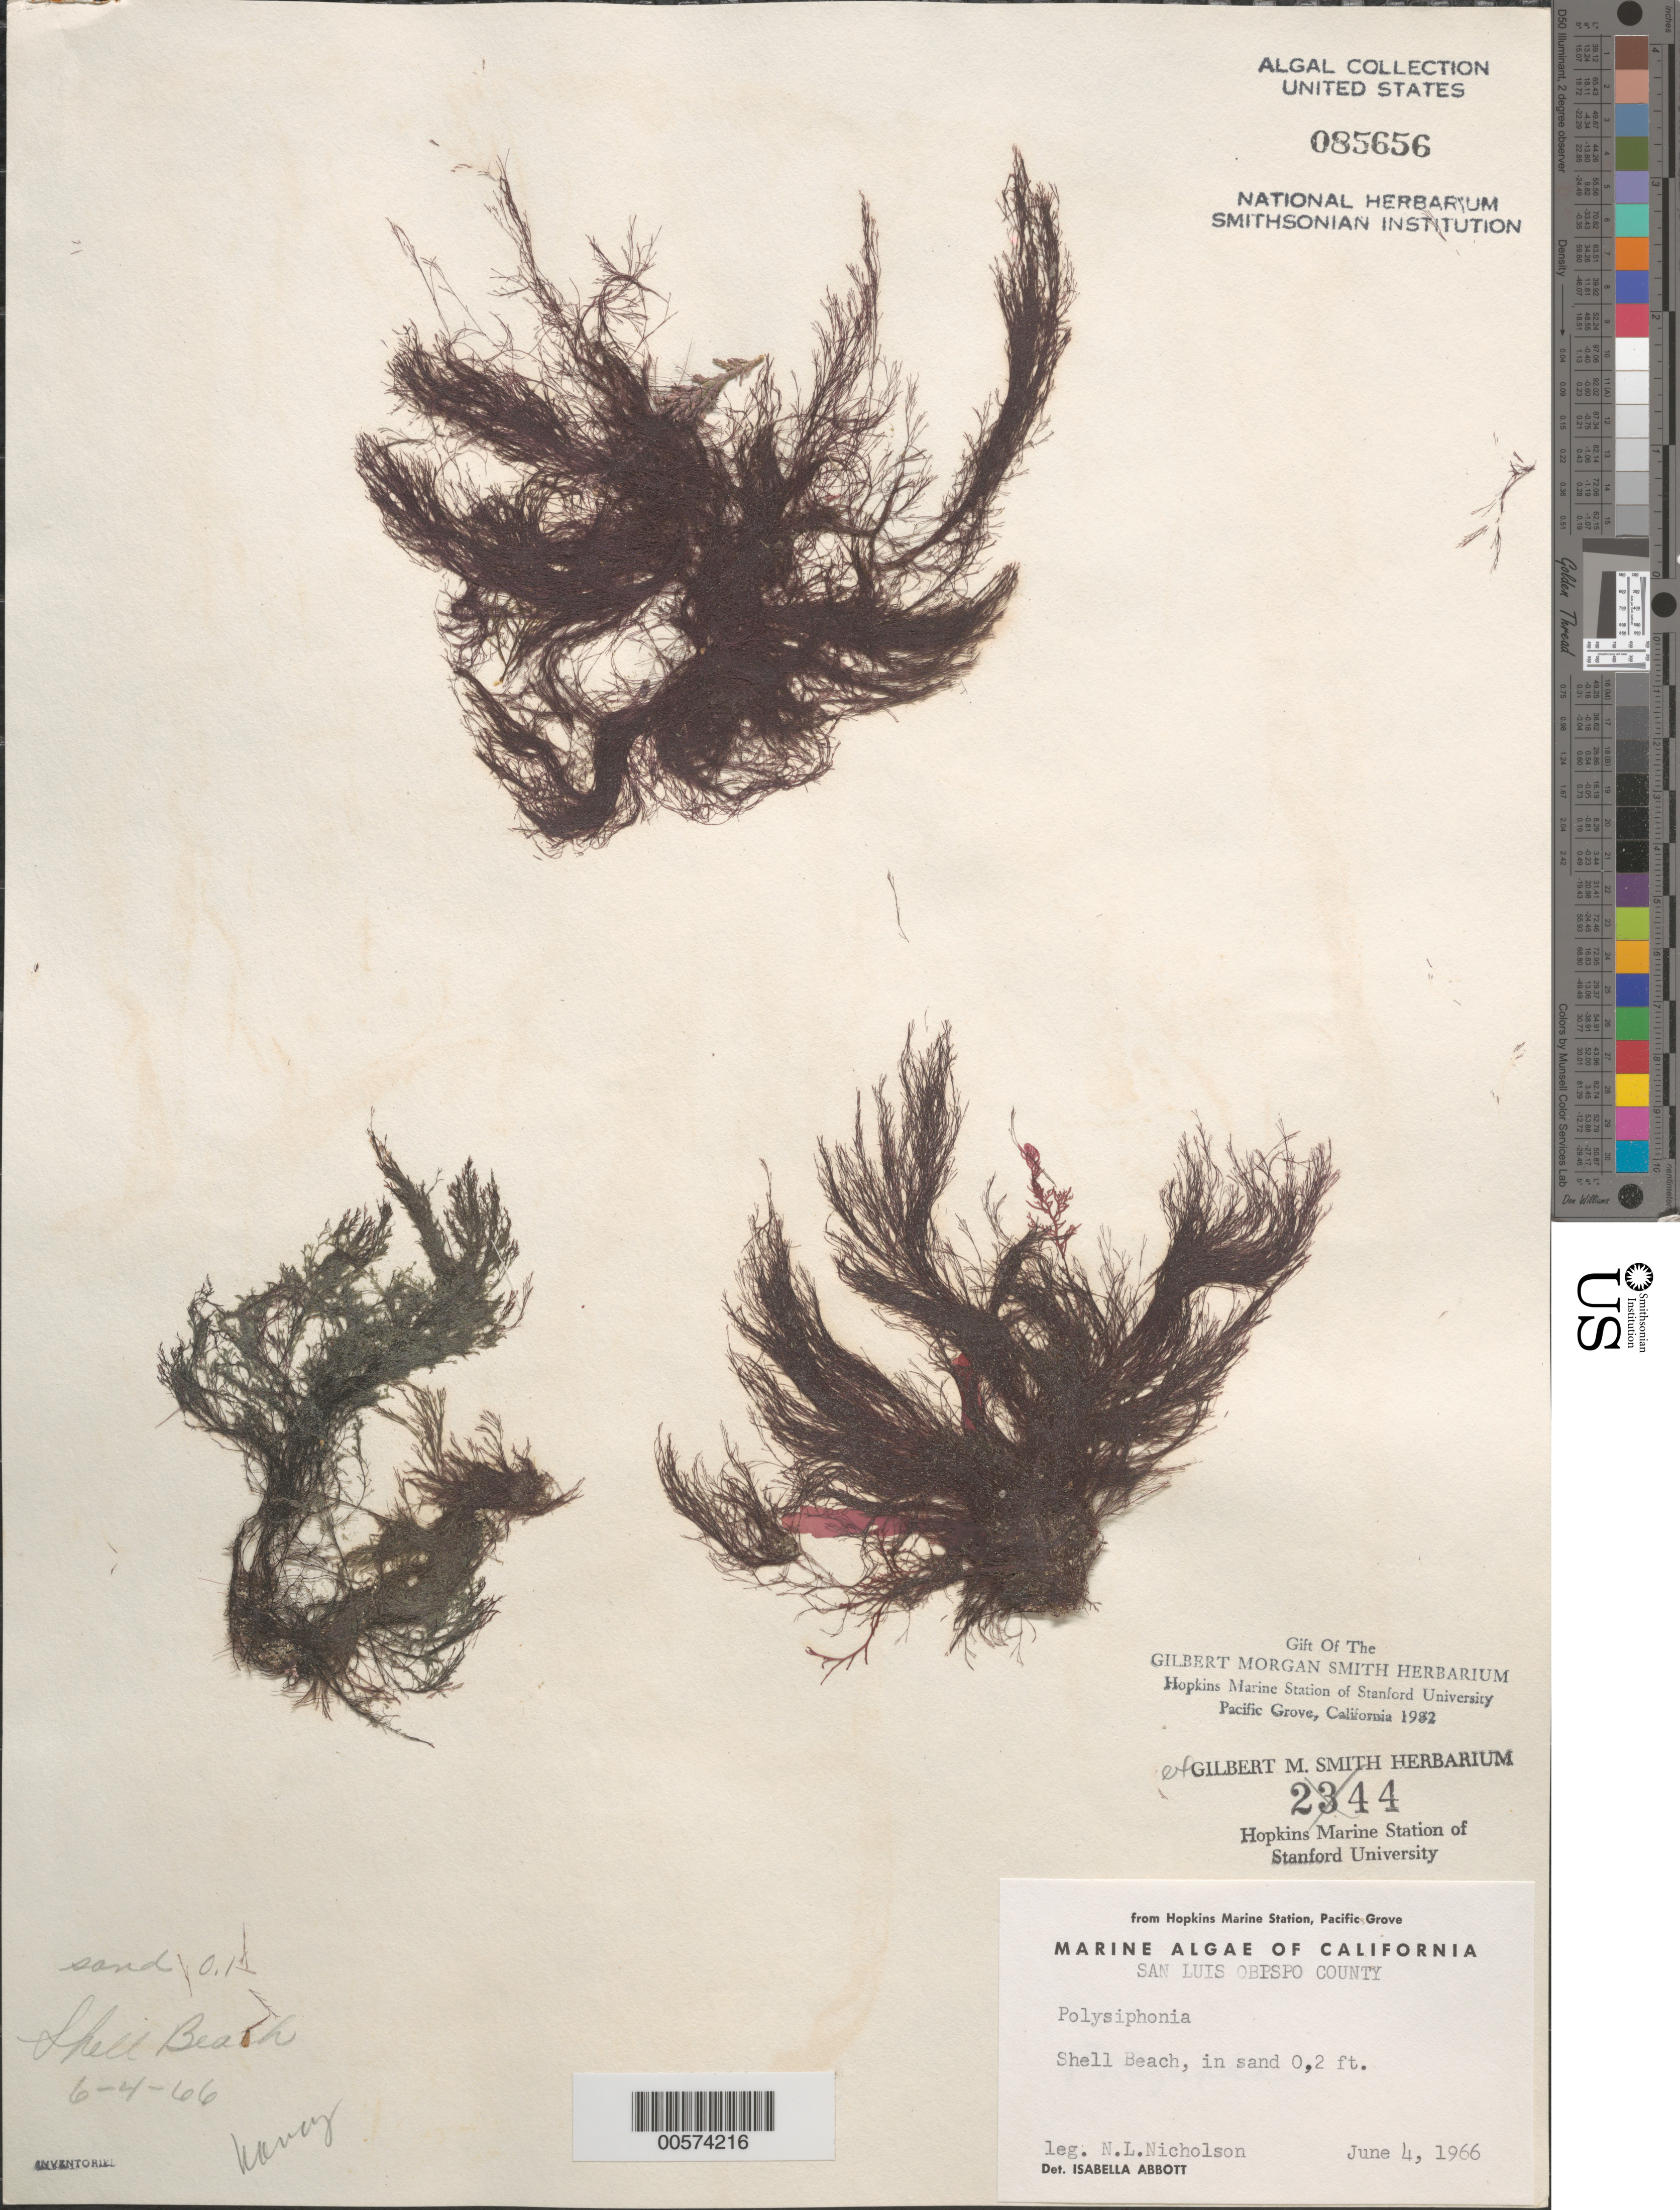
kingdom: Plantae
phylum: Rhodophyta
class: Florideophyceae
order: Ceramiales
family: Rhodomelaceae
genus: Polysiphonia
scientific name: Polysiphonia sp.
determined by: Abbott, Isabella A.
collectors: N. Nicholson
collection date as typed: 04 Jun 1966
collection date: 1966-06-04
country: United States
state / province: California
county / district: San Luis Obispo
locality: Shell Beach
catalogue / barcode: US 85656